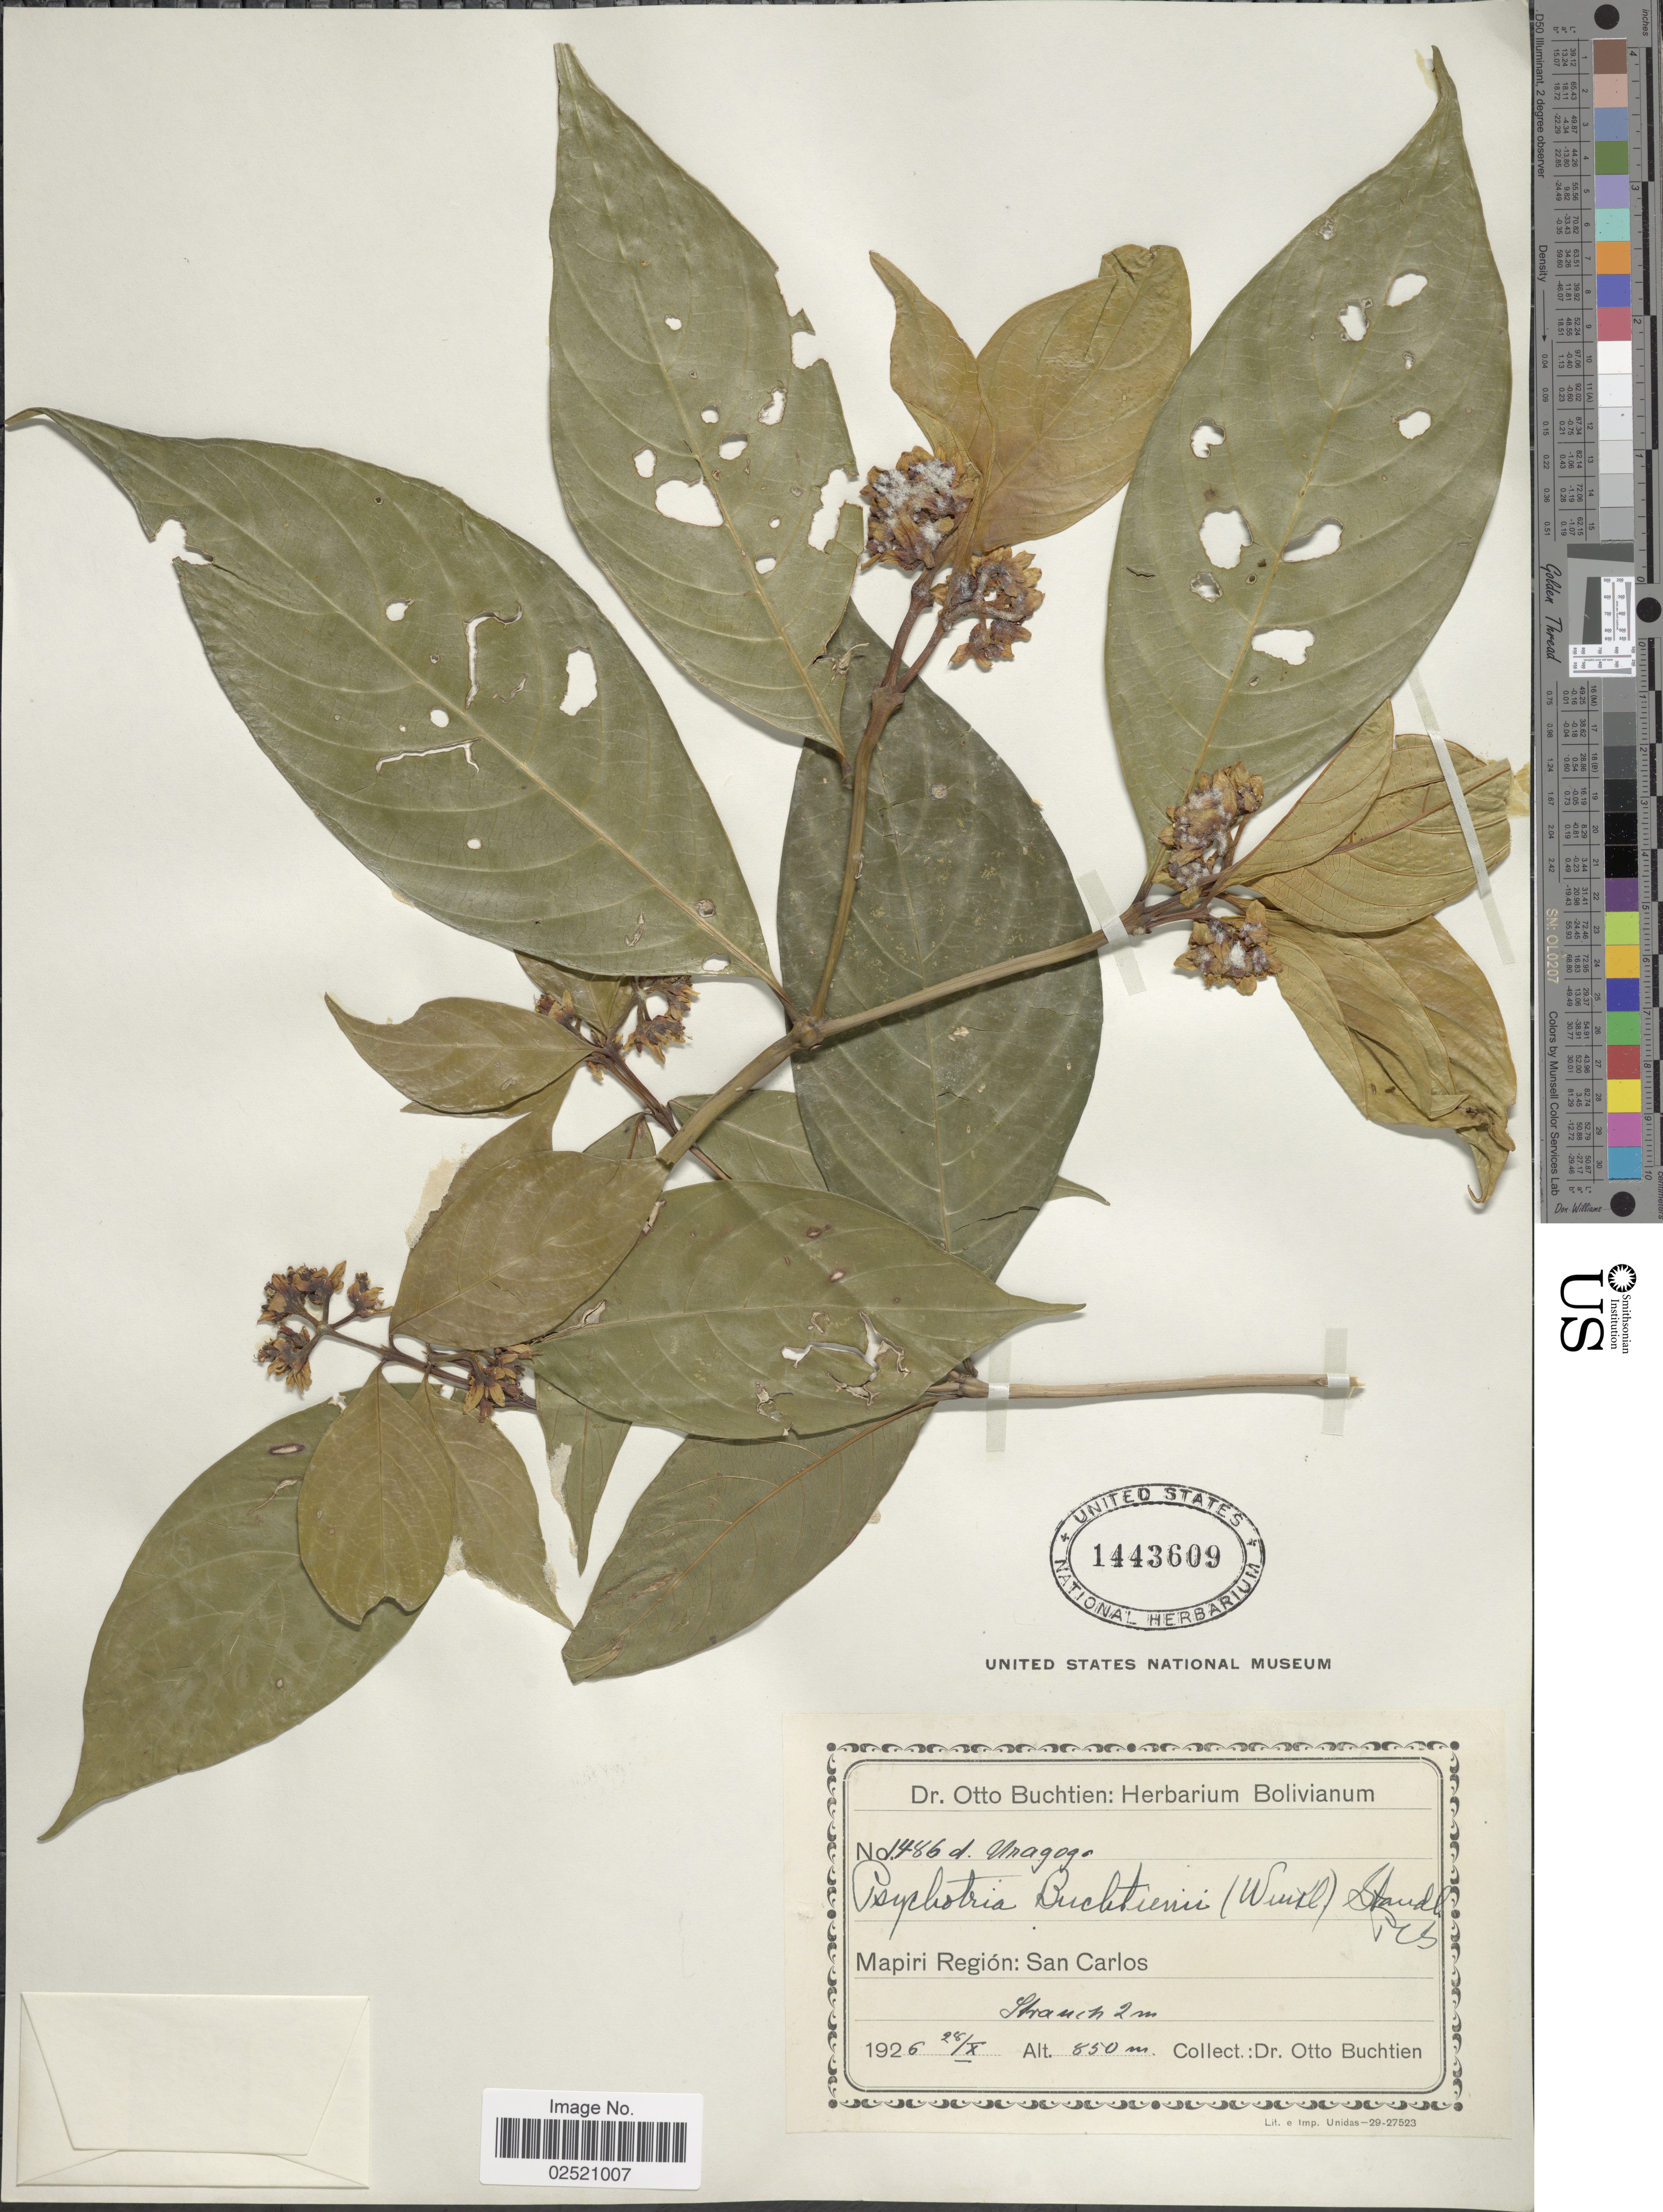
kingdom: Plantae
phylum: Tracheophyta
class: Magnoliopsida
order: Gentianales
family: Rubiaceae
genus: Psychotria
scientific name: Psychotria buchtienii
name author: (H.J.P. Winkl.) Standl.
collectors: O. Buchtien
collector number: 1486d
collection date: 1926-10-28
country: Bolivia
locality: Mapiri Region: San Carlos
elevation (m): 850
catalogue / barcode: US 1443609